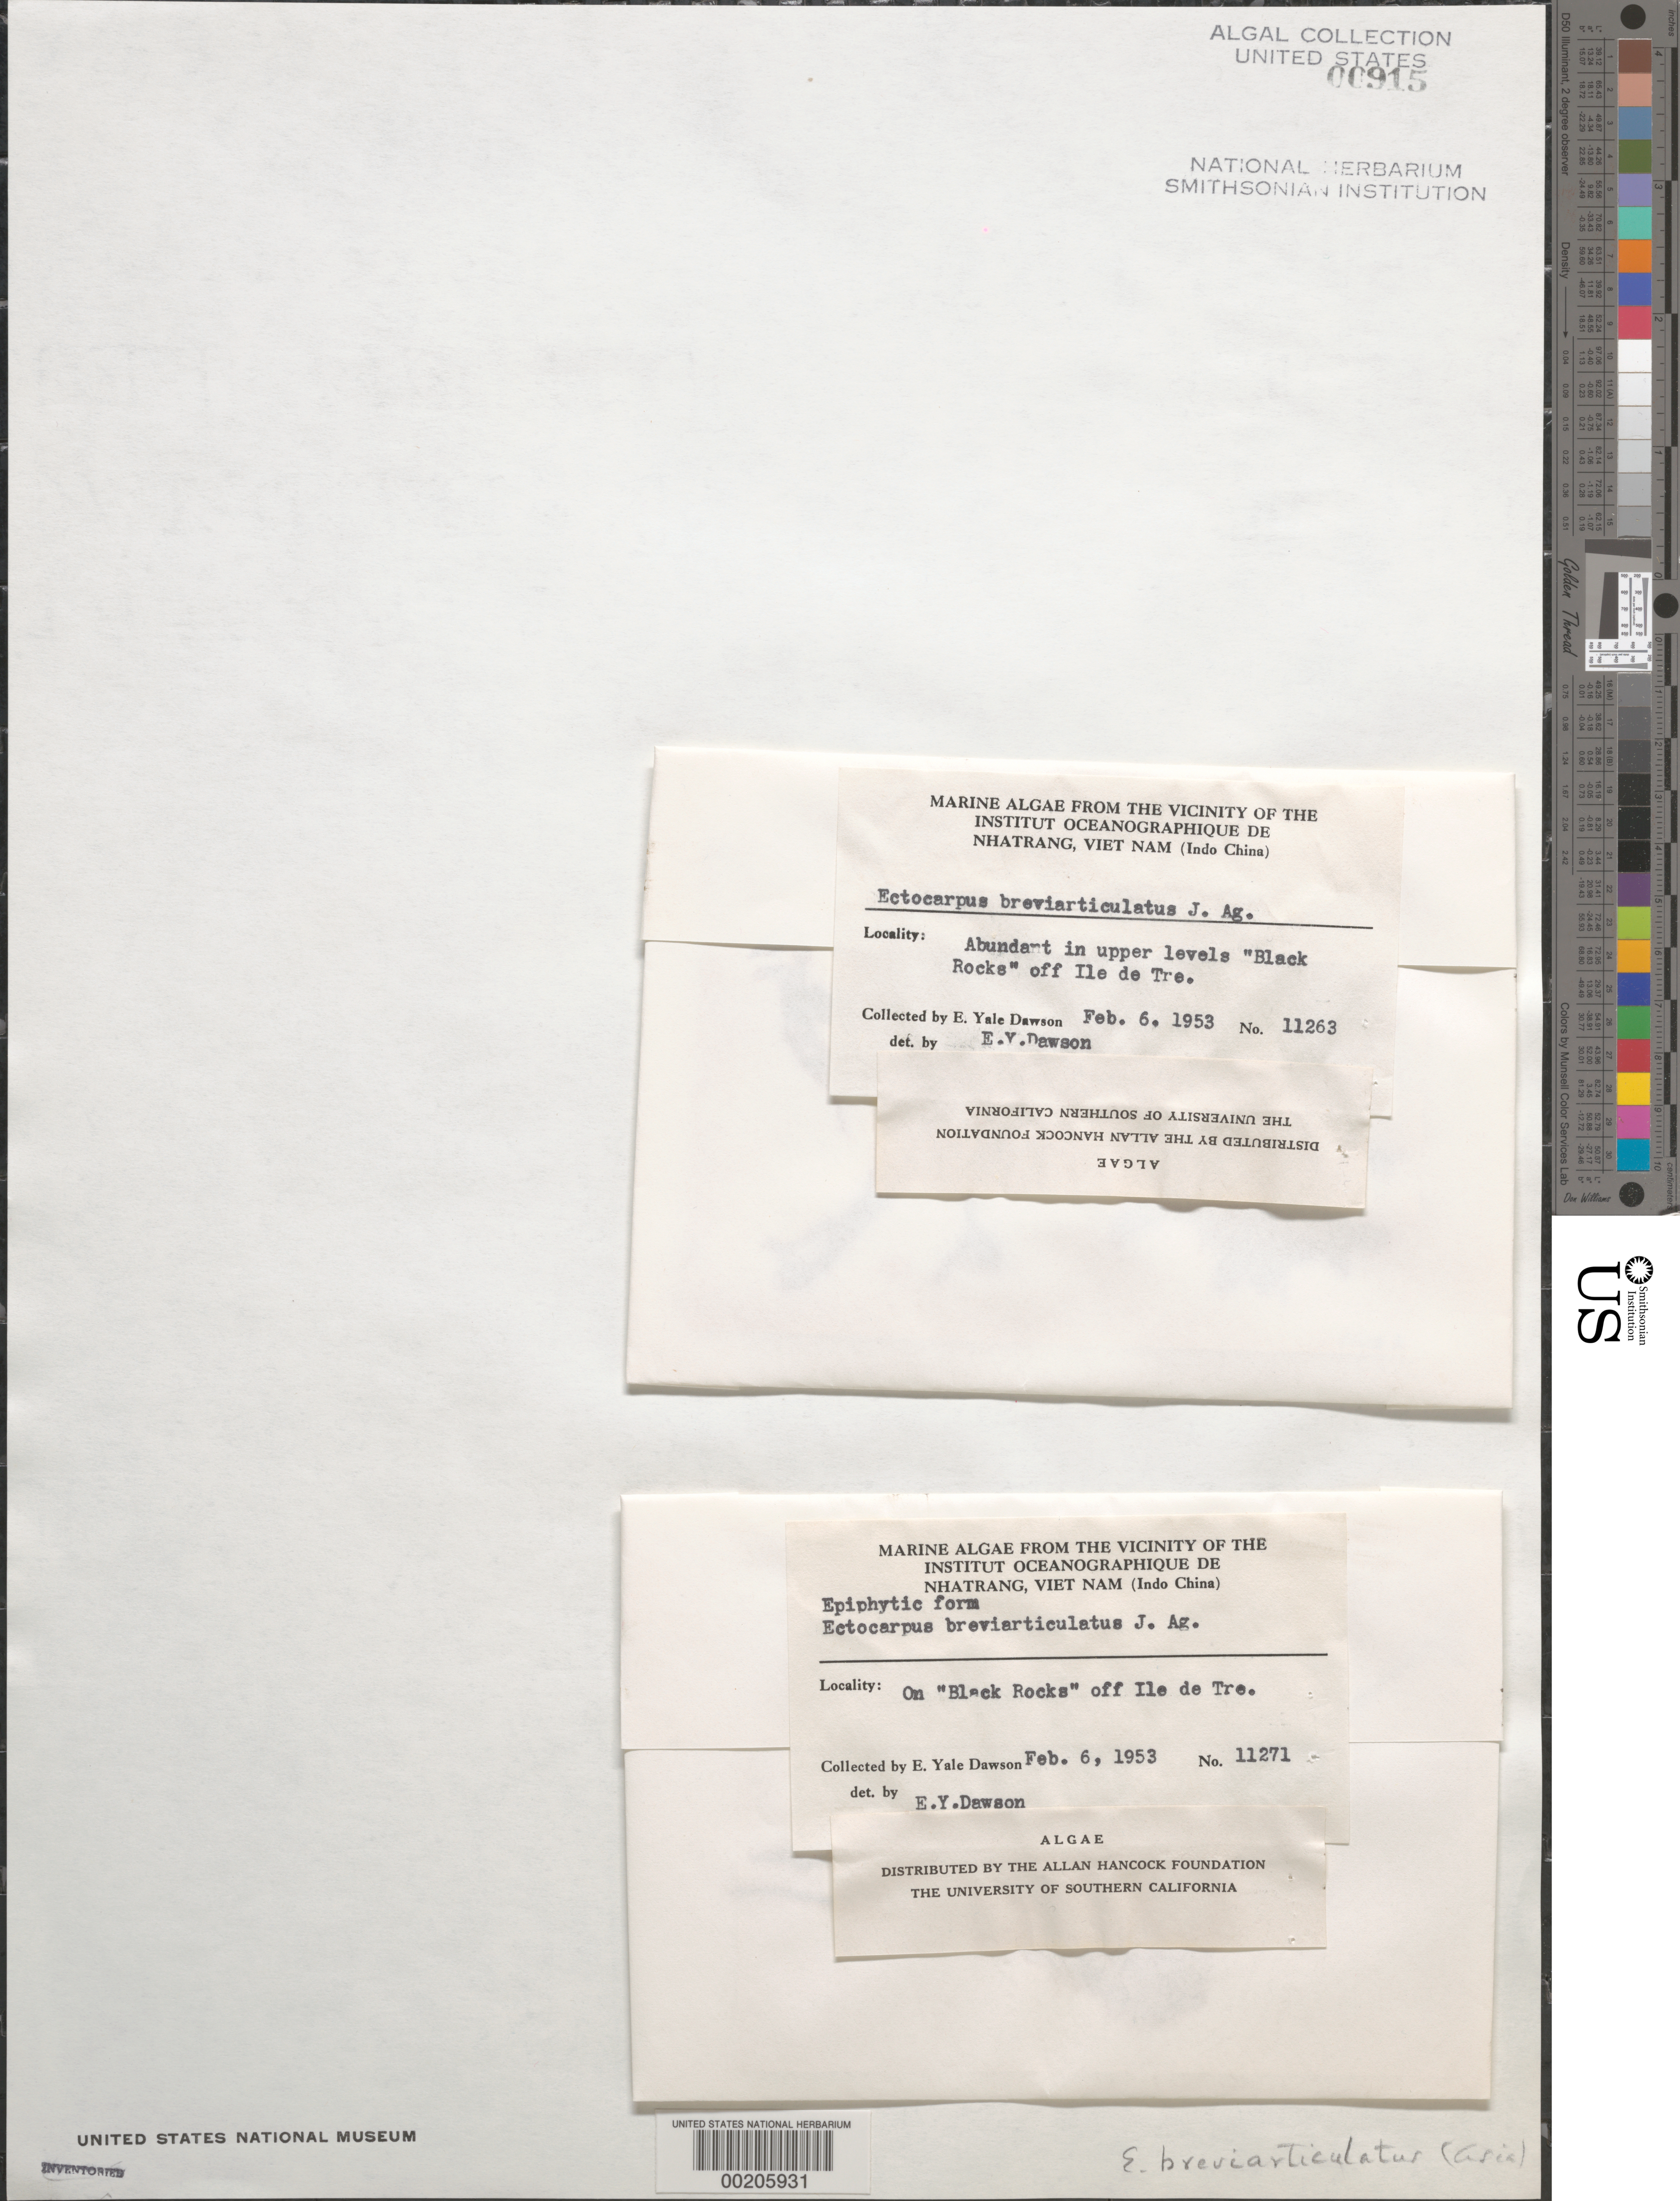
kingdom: Chromista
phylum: Ochrophyta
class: Phaeophyceae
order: Scytothamnales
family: Asteronemataceae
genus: Asteronema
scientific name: Asteronema breviarticulatum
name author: (J. Agardh) Ouriques & Bouzon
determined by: Algae name updating Project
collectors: E. Y. Dawson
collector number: EYD 11263 & EYD 11271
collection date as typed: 06 Feb 1953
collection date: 1953-02-06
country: Vietnam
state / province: Phu Khanh Province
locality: Black rocks, off ile de tre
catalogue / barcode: US 915